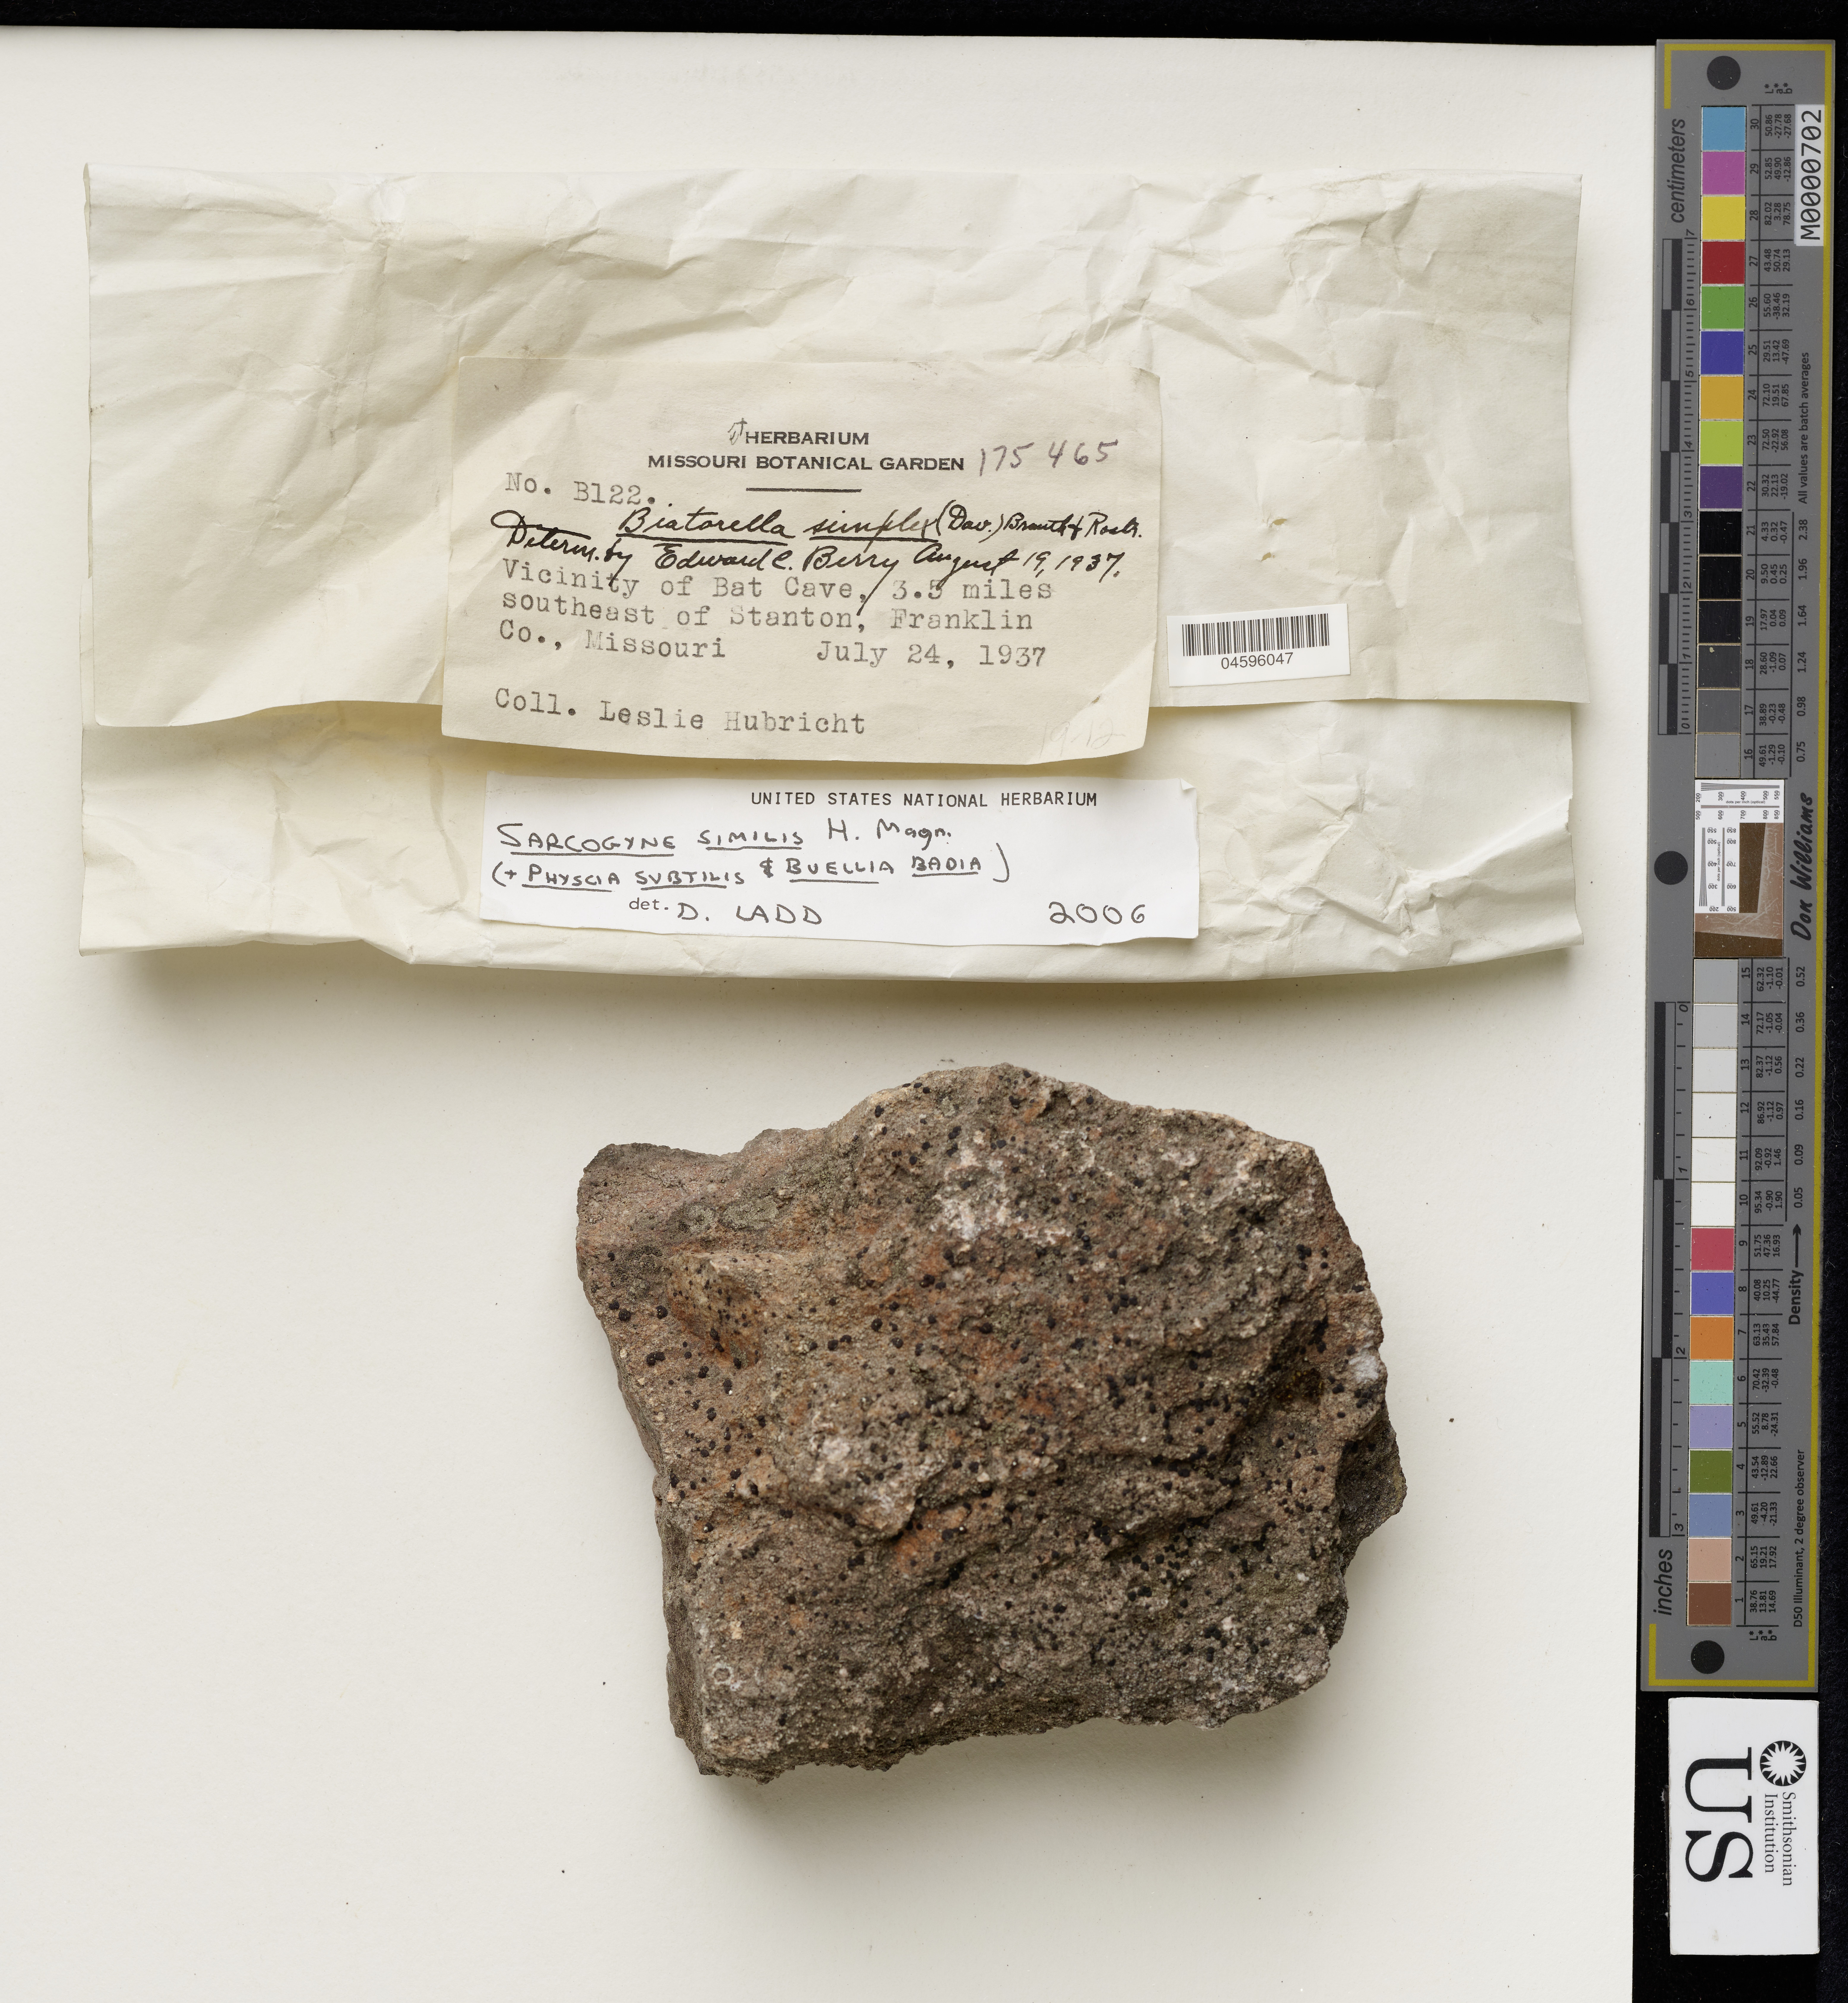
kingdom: Fungi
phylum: Ascomycota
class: Lecanoromycetes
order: Acarosporales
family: Acarosporaceae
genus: Sarcogyne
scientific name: Sarcogyne similis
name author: H. Magn.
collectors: L. Hubricht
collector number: B122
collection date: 1937-07-24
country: United States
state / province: Missouri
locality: Vicinity of Bat Cave, 3.5 miles southeast of Stanton, Franklin Co.